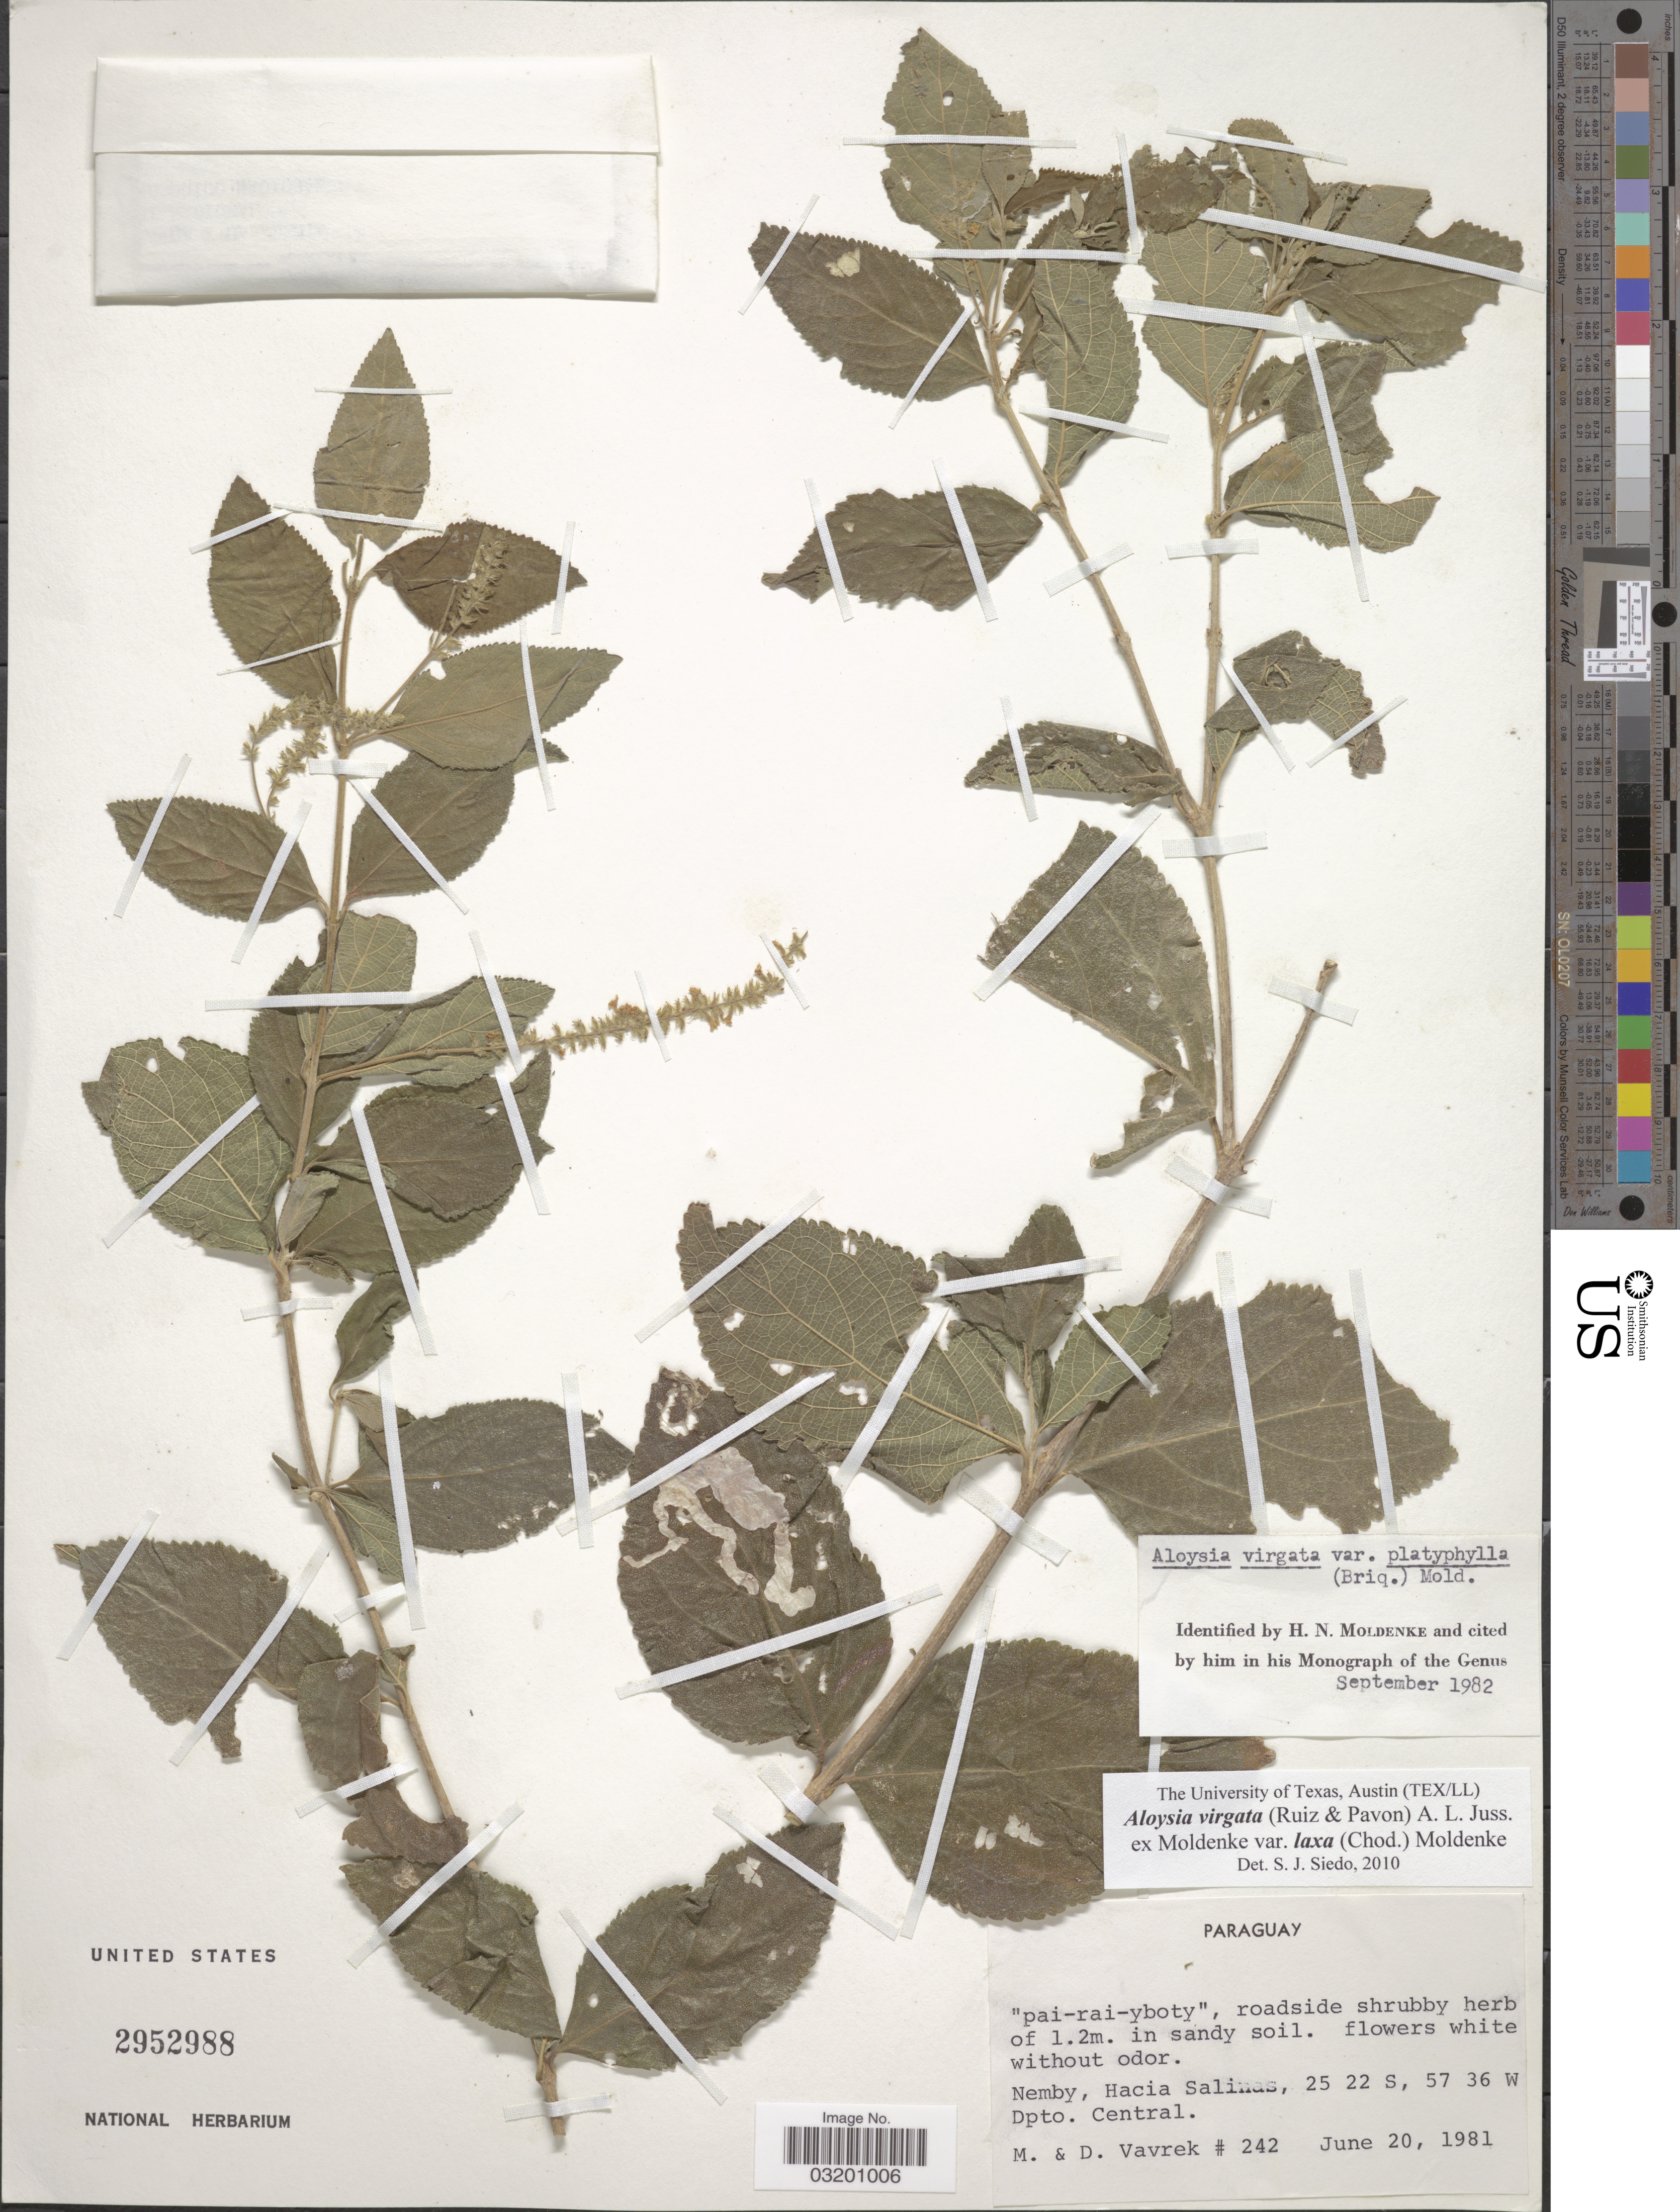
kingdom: Plantae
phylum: Tracheophyta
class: Magnoliopsida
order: Lamiales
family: Verbenaceae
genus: Aloysia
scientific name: Aloysia virgata var. laxa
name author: (Chodat) Moldenke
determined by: Siedo, S. J.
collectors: M. Vavrek & D. Vavrek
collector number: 242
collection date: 1981-06-20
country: Paraguay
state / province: Central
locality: Nemby, Hacia Salinas, Dpto. Central.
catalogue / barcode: US 2952988